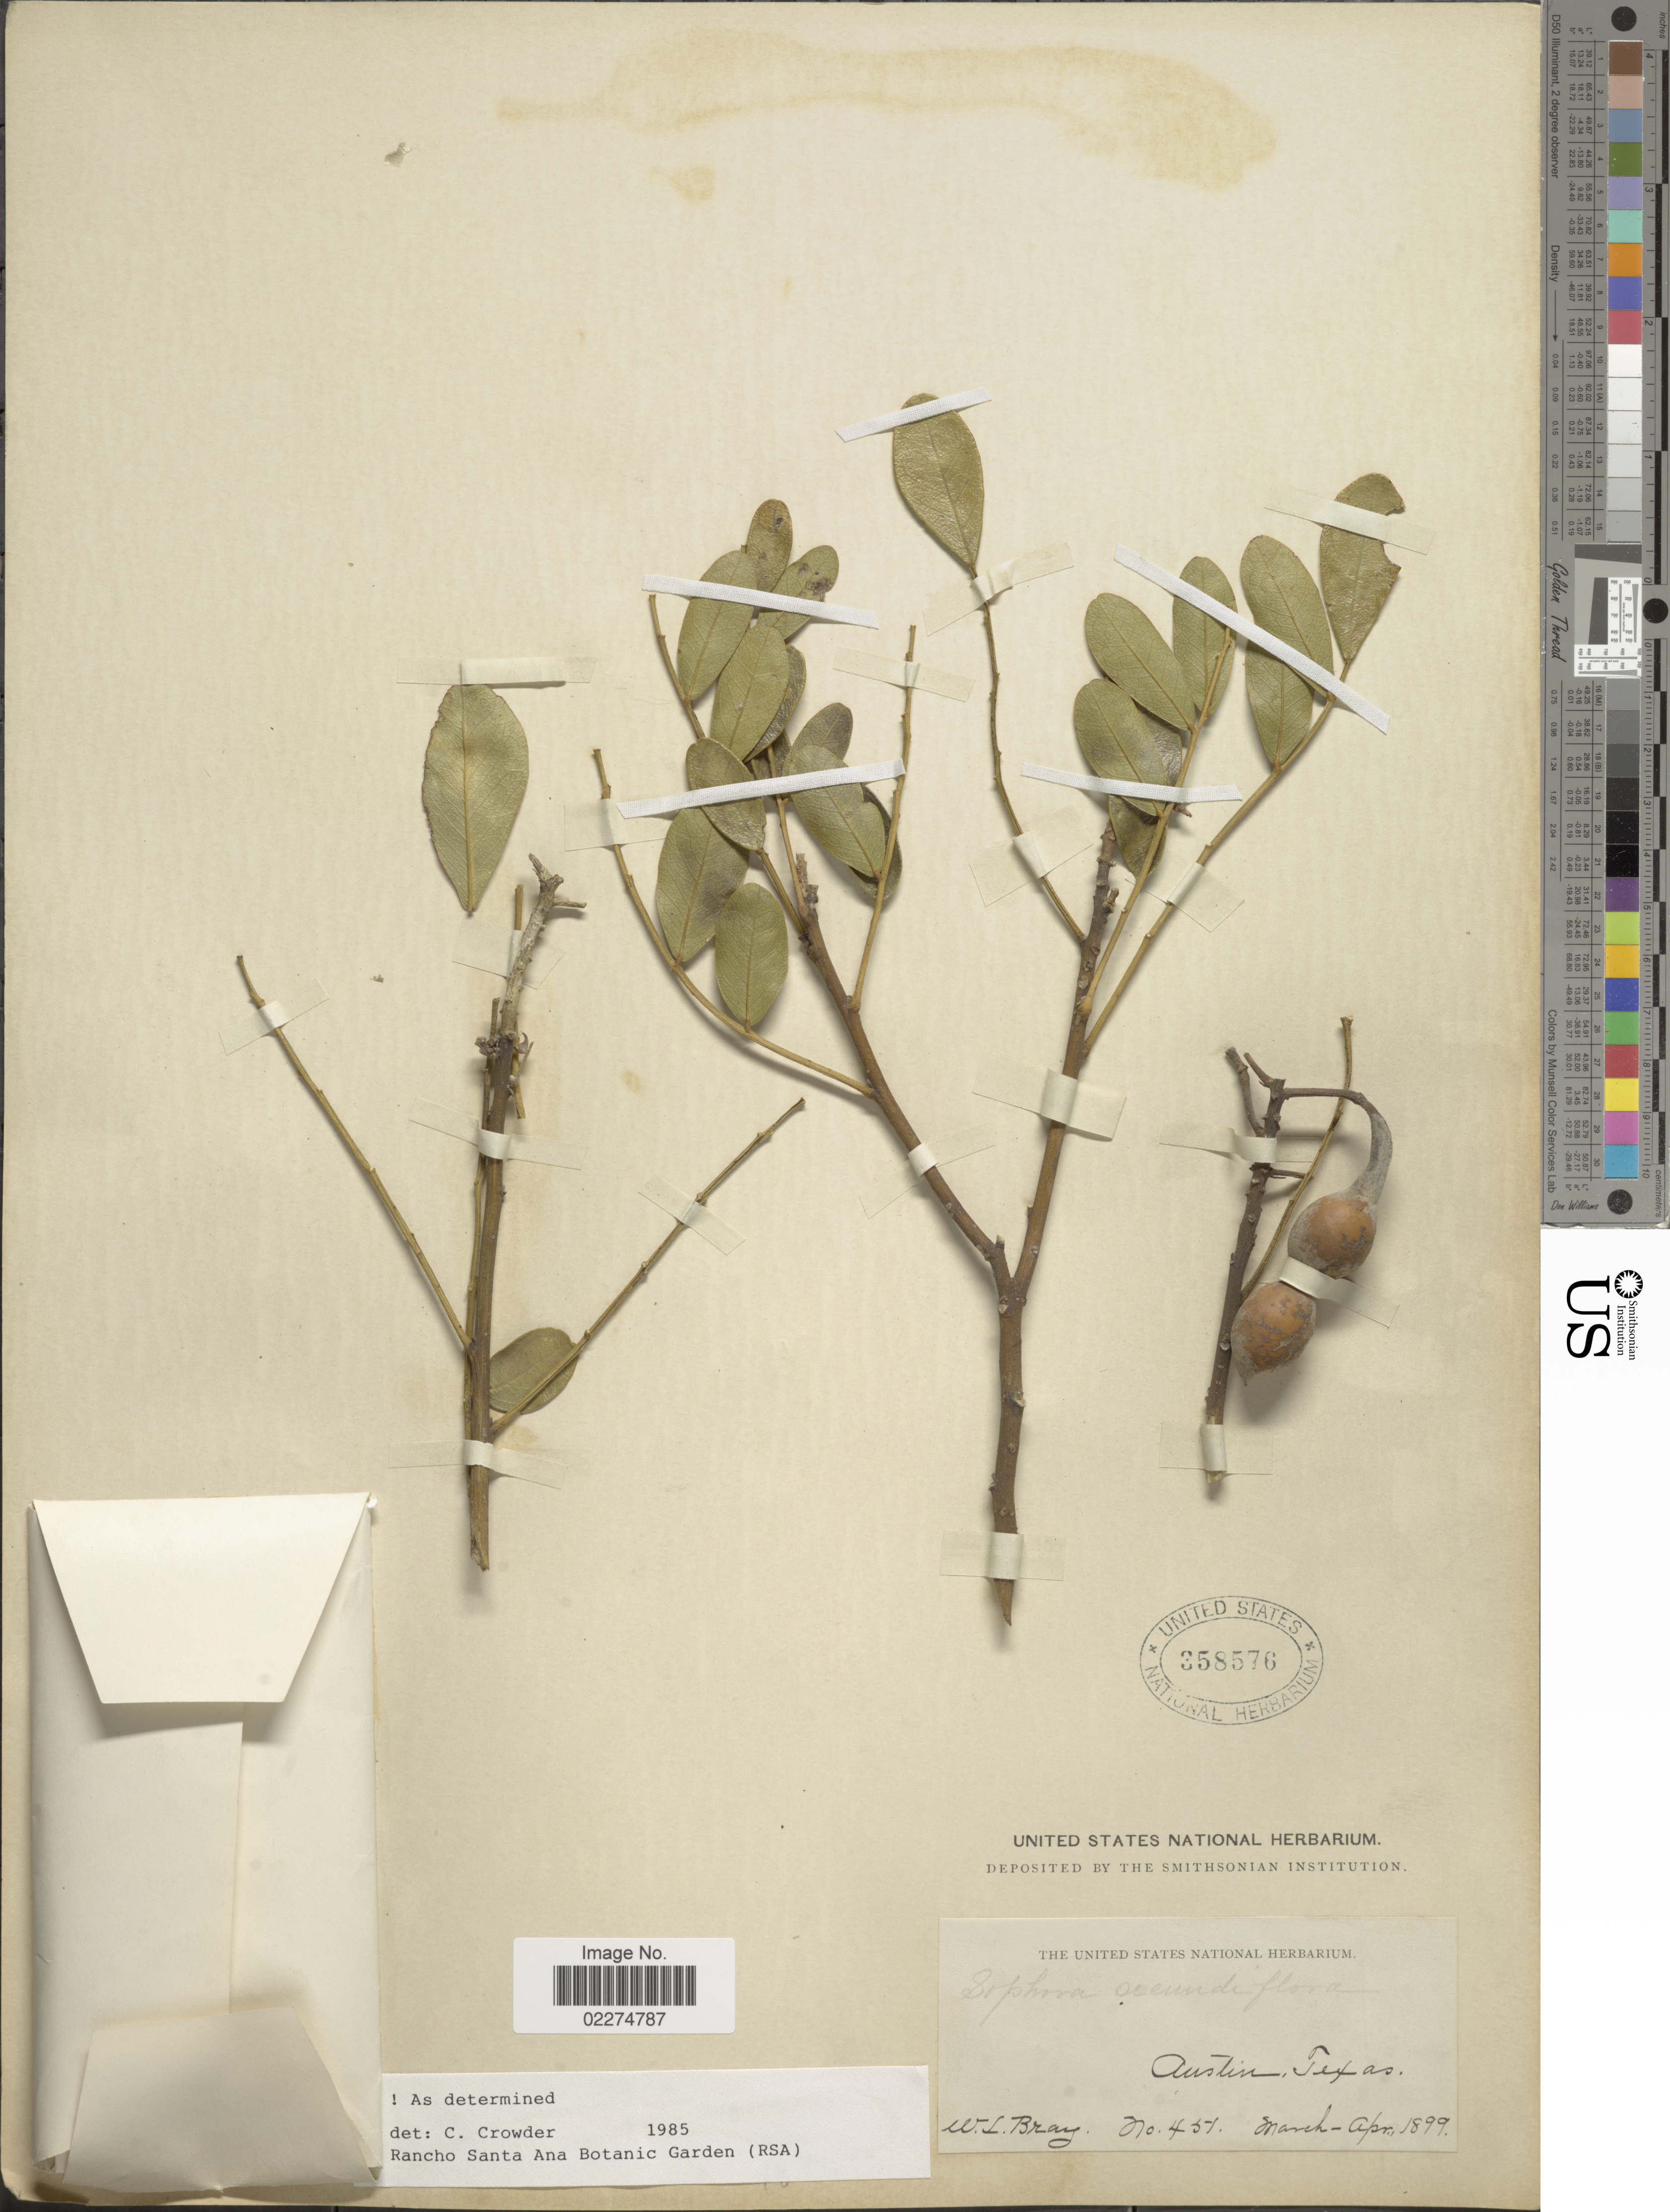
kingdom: Plantae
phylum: Tracheophyta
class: Magnoliopsida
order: Fabales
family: Fabaceae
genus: Dermatophyllum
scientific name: Dermatophyllum secundiflorum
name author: (Ortega) Gandhi & Reveal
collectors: W. L. Bray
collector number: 451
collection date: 1899-03/1899-04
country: United States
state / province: Texas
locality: Austin, Texas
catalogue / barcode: US 358576